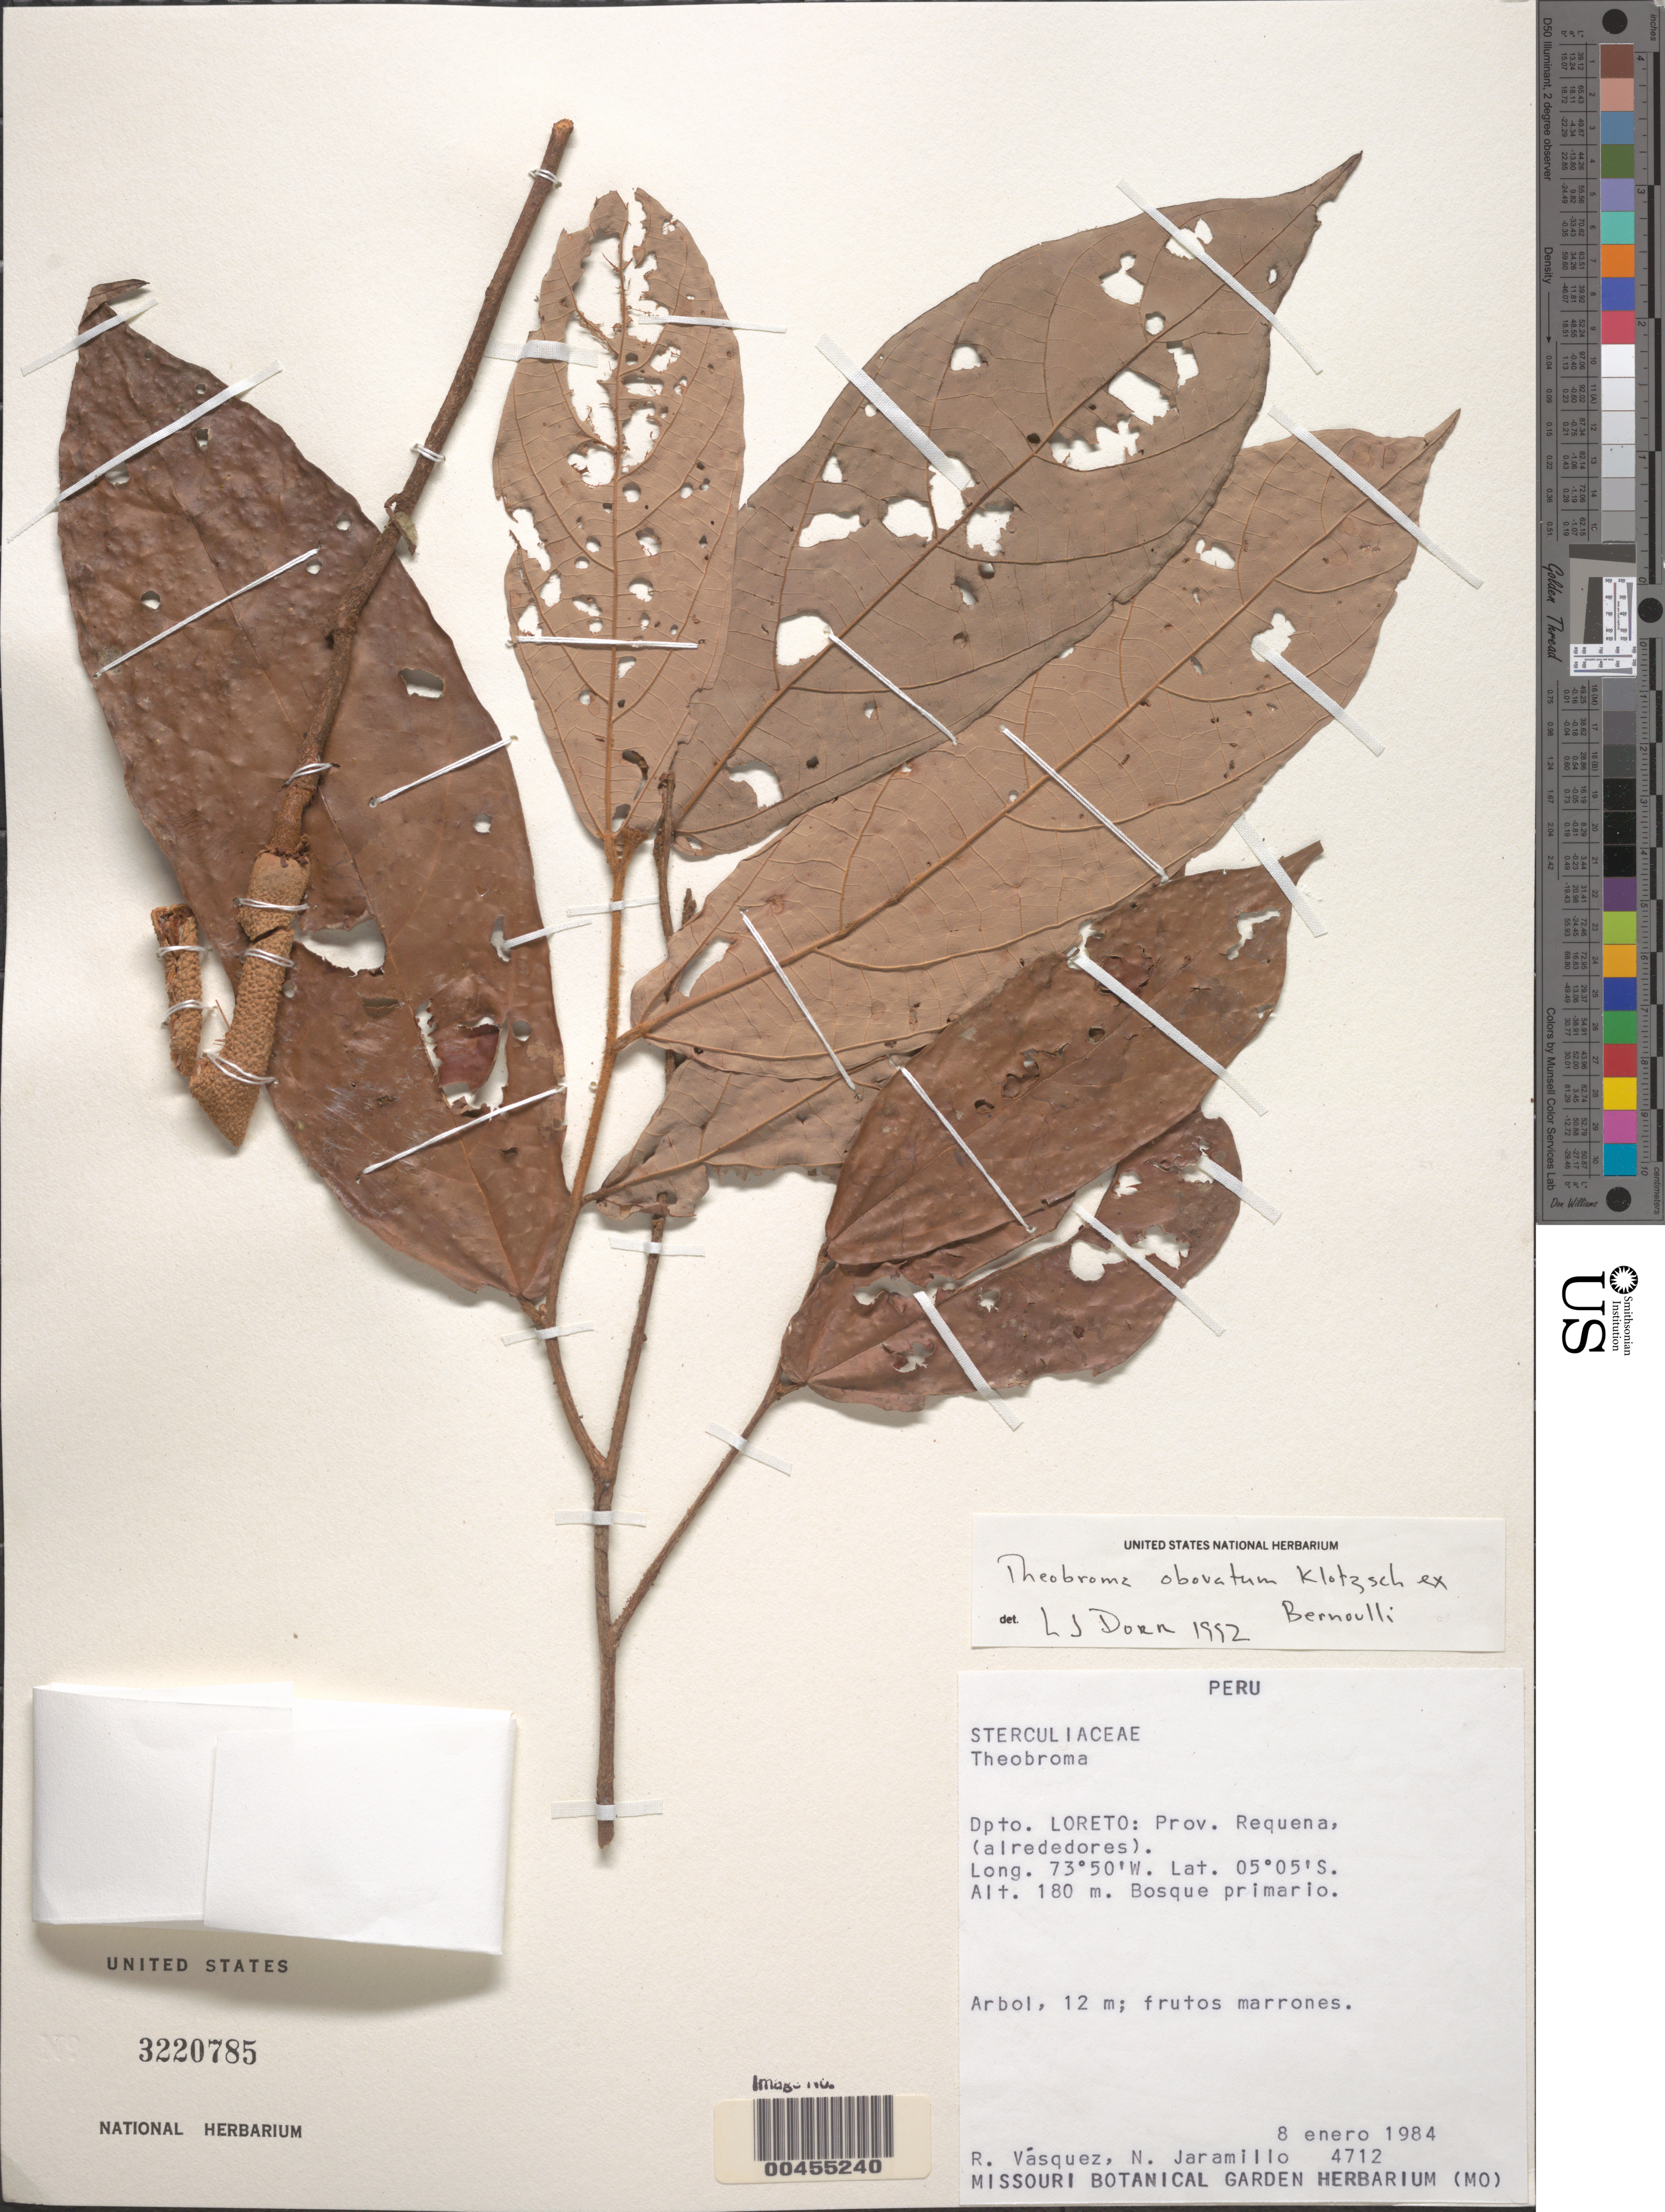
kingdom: Plantae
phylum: Tracheophyta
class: Magnoliopsida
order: Malvales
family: Malvaceae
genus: Theobroma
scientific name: Theobroma obovatum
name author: Klotzsch ex Bernoulli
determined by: Dorr, L. J., (BOT), Smithsonian Institution - National Museum of Natural History (UNITED STATES)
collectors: R. Vásquez & N. Jaramillo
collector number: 4712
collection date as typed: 08 Jan 1984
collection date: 1984-01-08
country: Peru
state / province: Loreto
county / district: Requena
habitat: Bosque primario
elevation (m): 180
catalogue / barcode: US 3220785